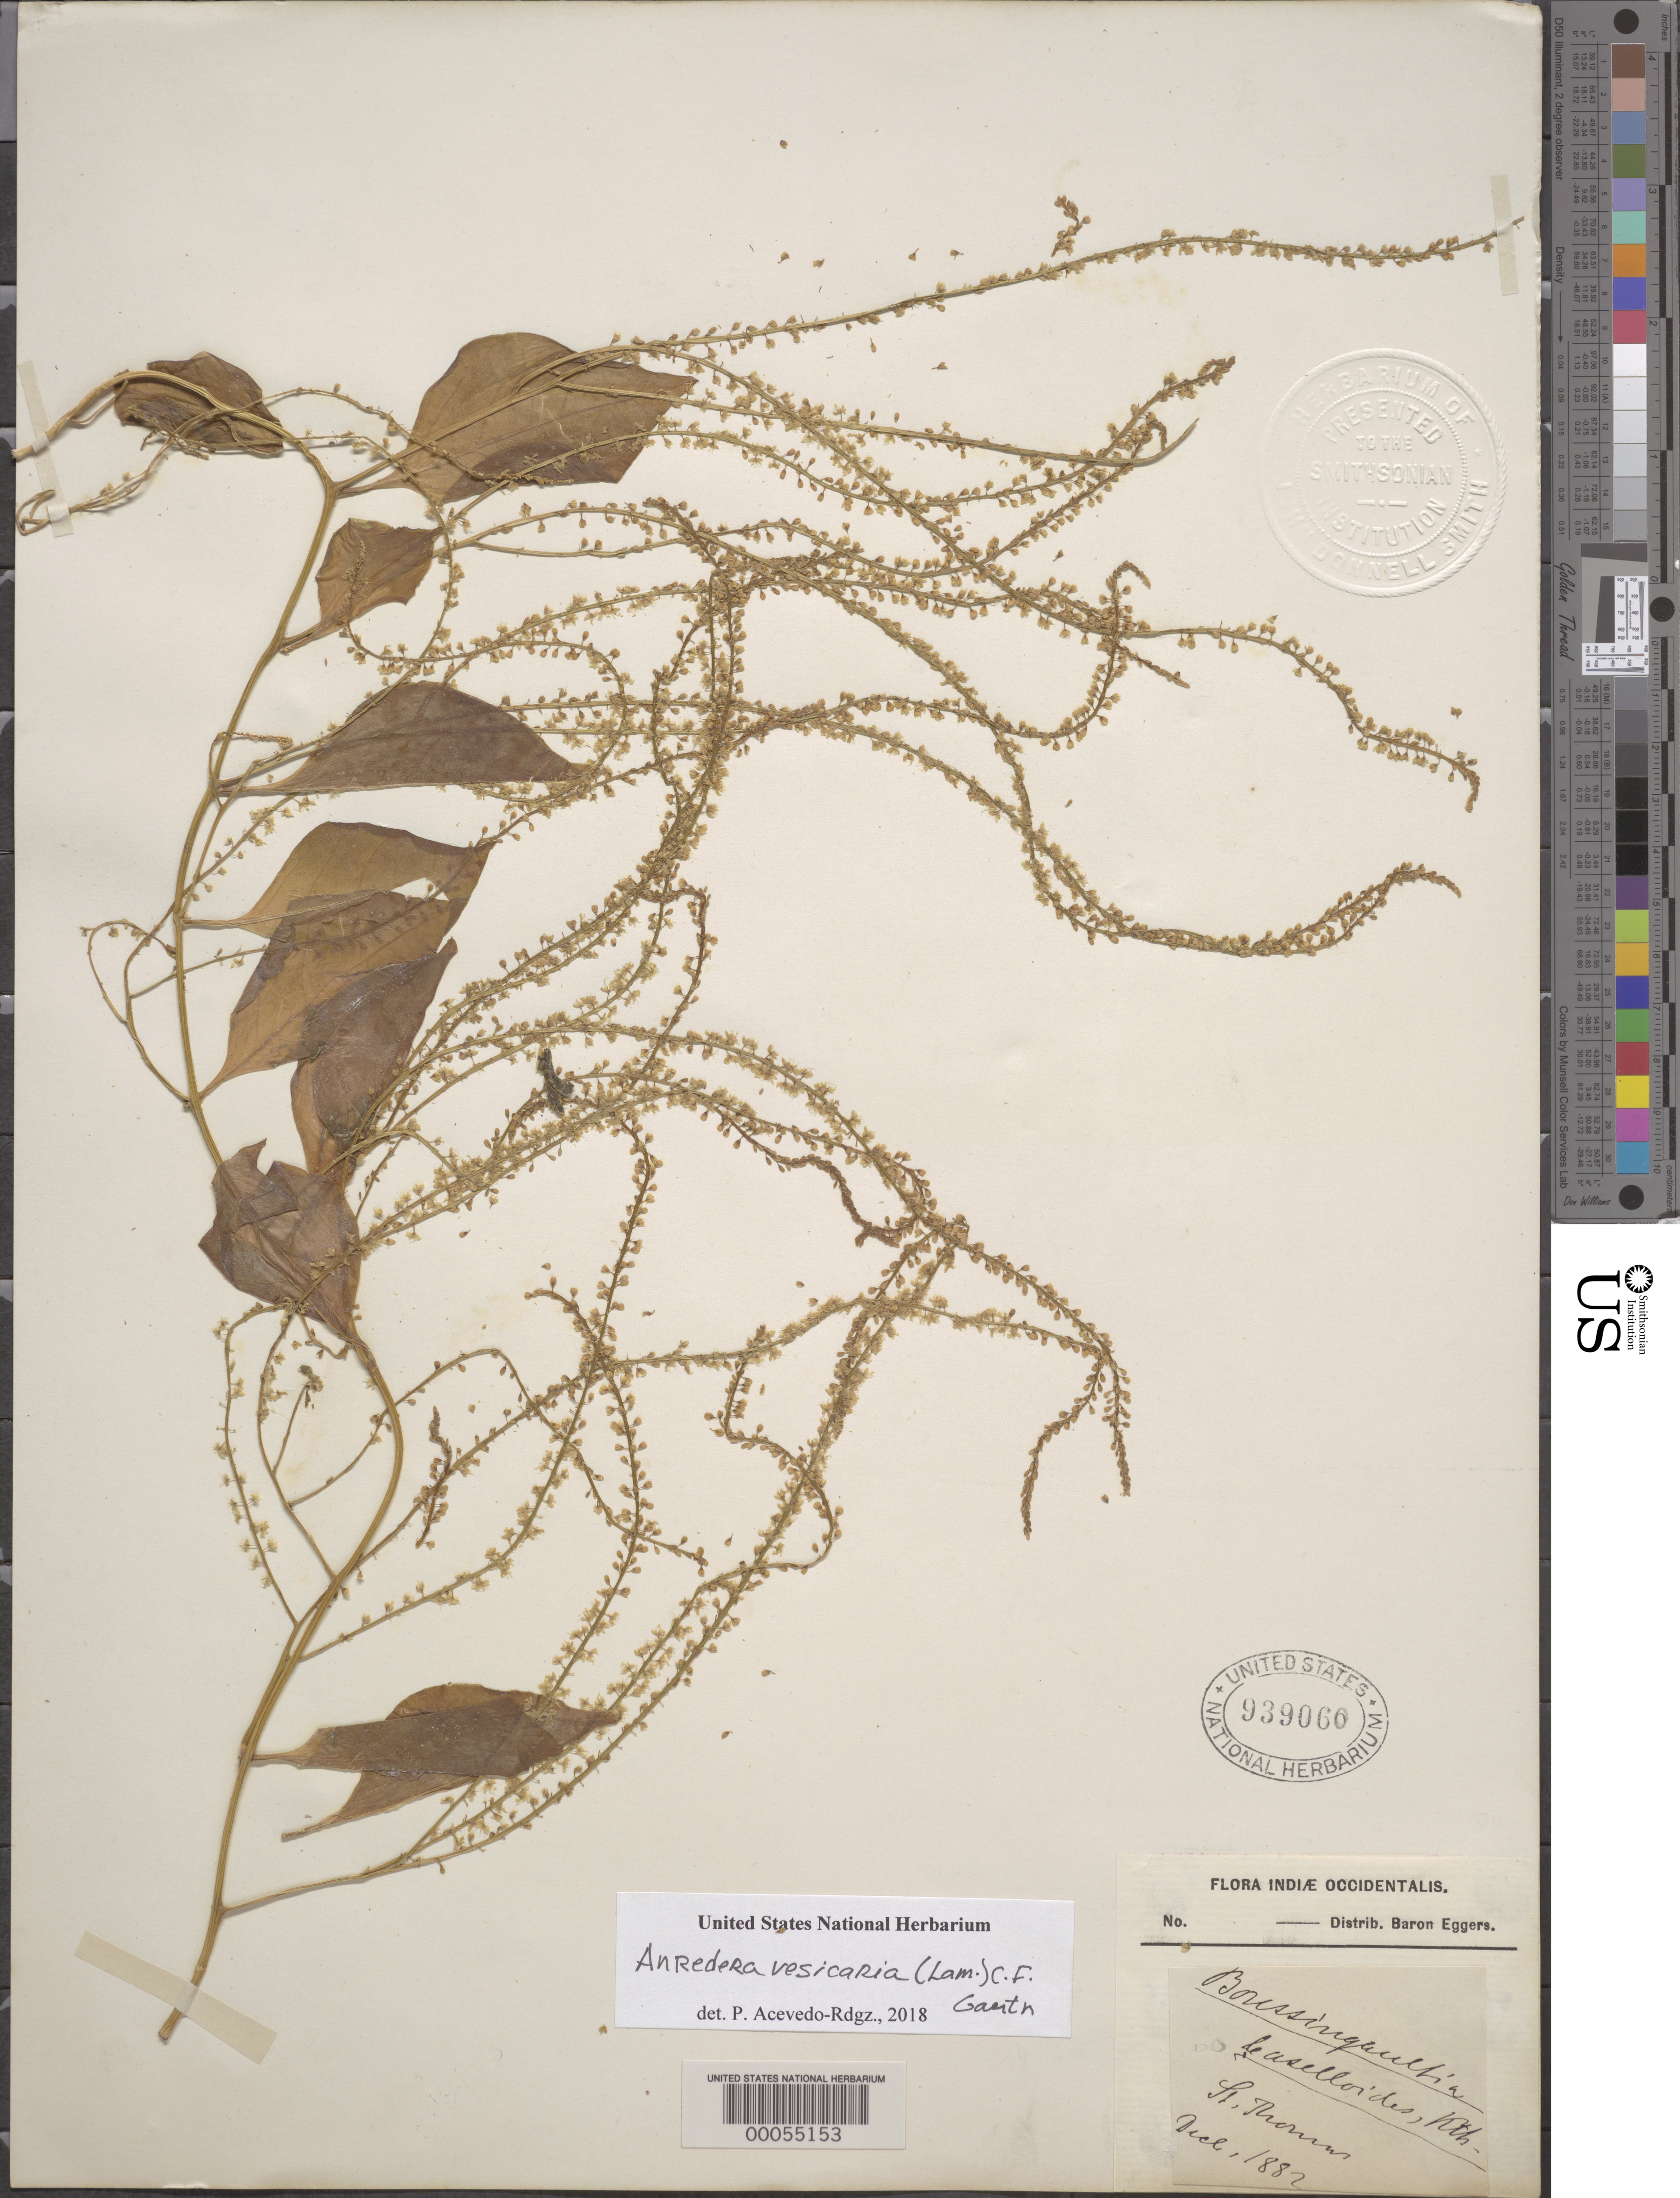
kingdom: Plantae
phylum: Tracheophyta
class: Magnoliopsida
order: Caryophyllales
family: Basellaceae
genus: Anredera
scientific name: Anredera vesicaria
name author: (Lam.) C.F. Gaertn.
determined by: Acevedo-Rodríguez, P., (BOT), Smithsonian Institution - National Museum of Natural History (UNITED STATES)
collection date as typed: Dec 1882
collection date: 1882-12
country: U.S. Virgin Islands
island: St. Thomas Island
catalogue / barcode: US 939060